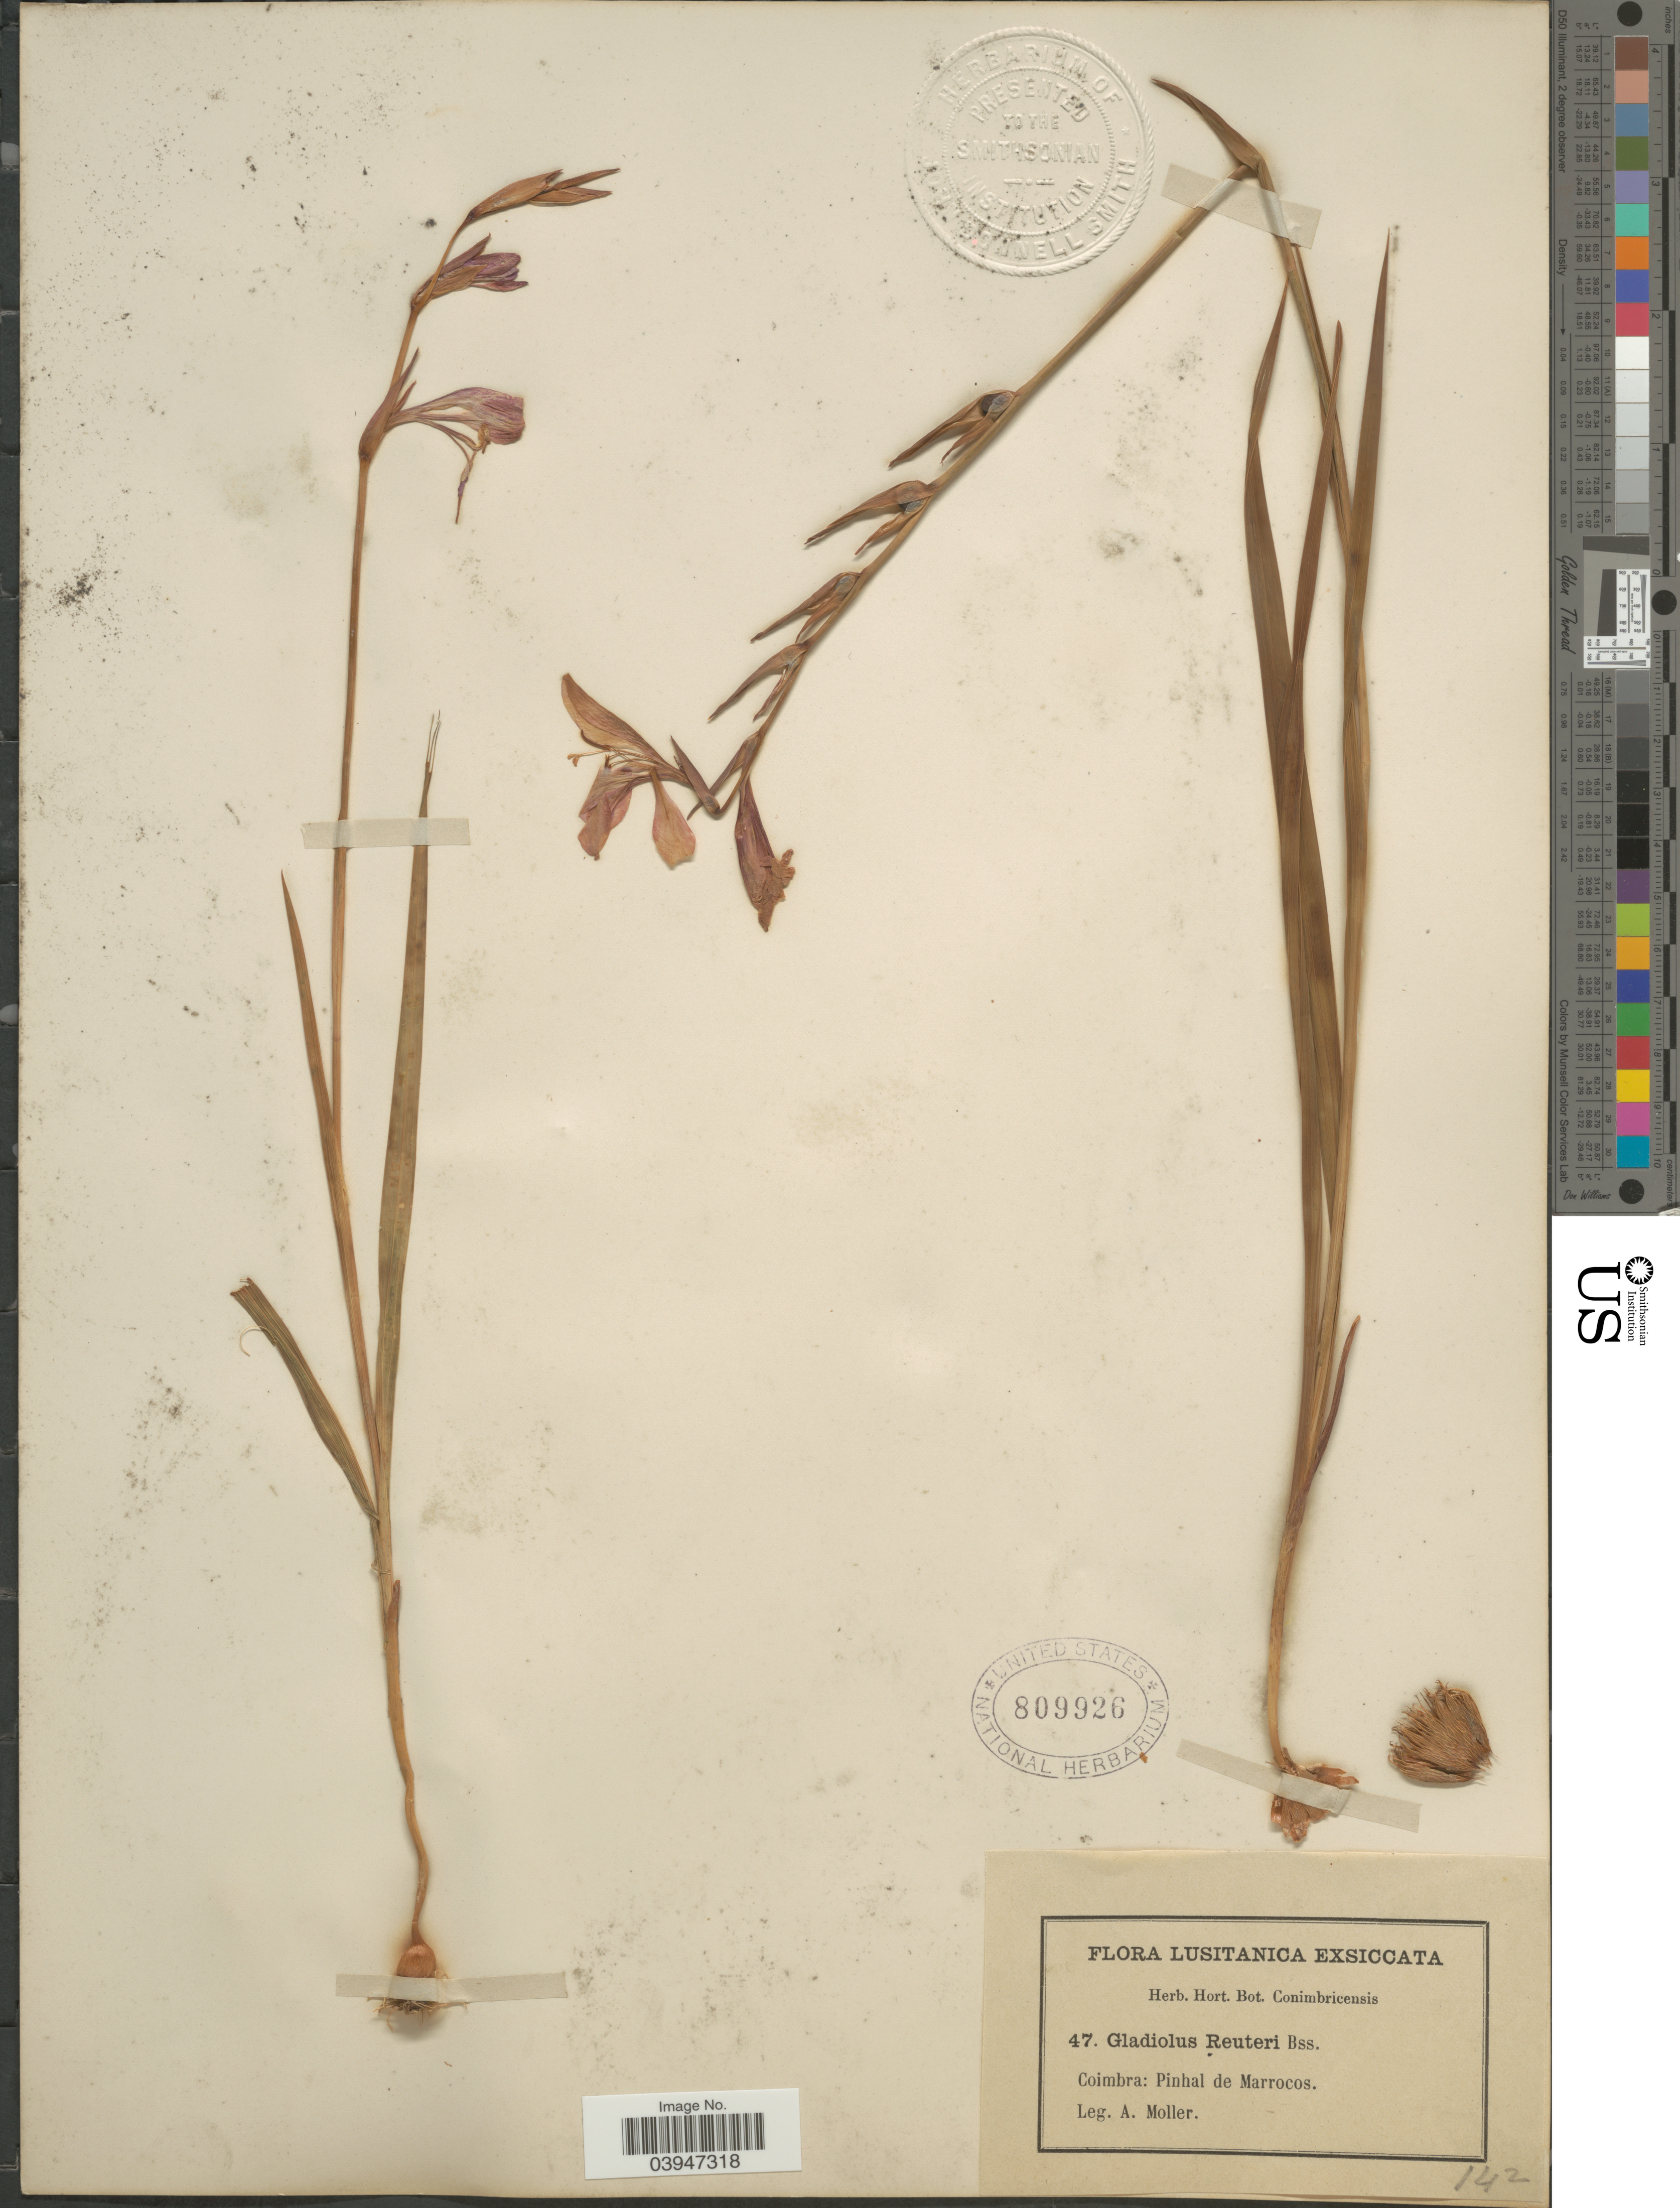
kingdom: Plantae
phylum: Tracheophyta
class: Liliopsida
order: Asparagales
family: Iridaceae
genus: Gladiolus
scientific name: Gladiolus reuteri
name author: Boiss.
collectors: A. Moller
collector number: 47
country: Portugal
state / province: Coimbra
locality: Lusitanica. Pinhal de Marrocos.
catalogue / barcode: US 809926